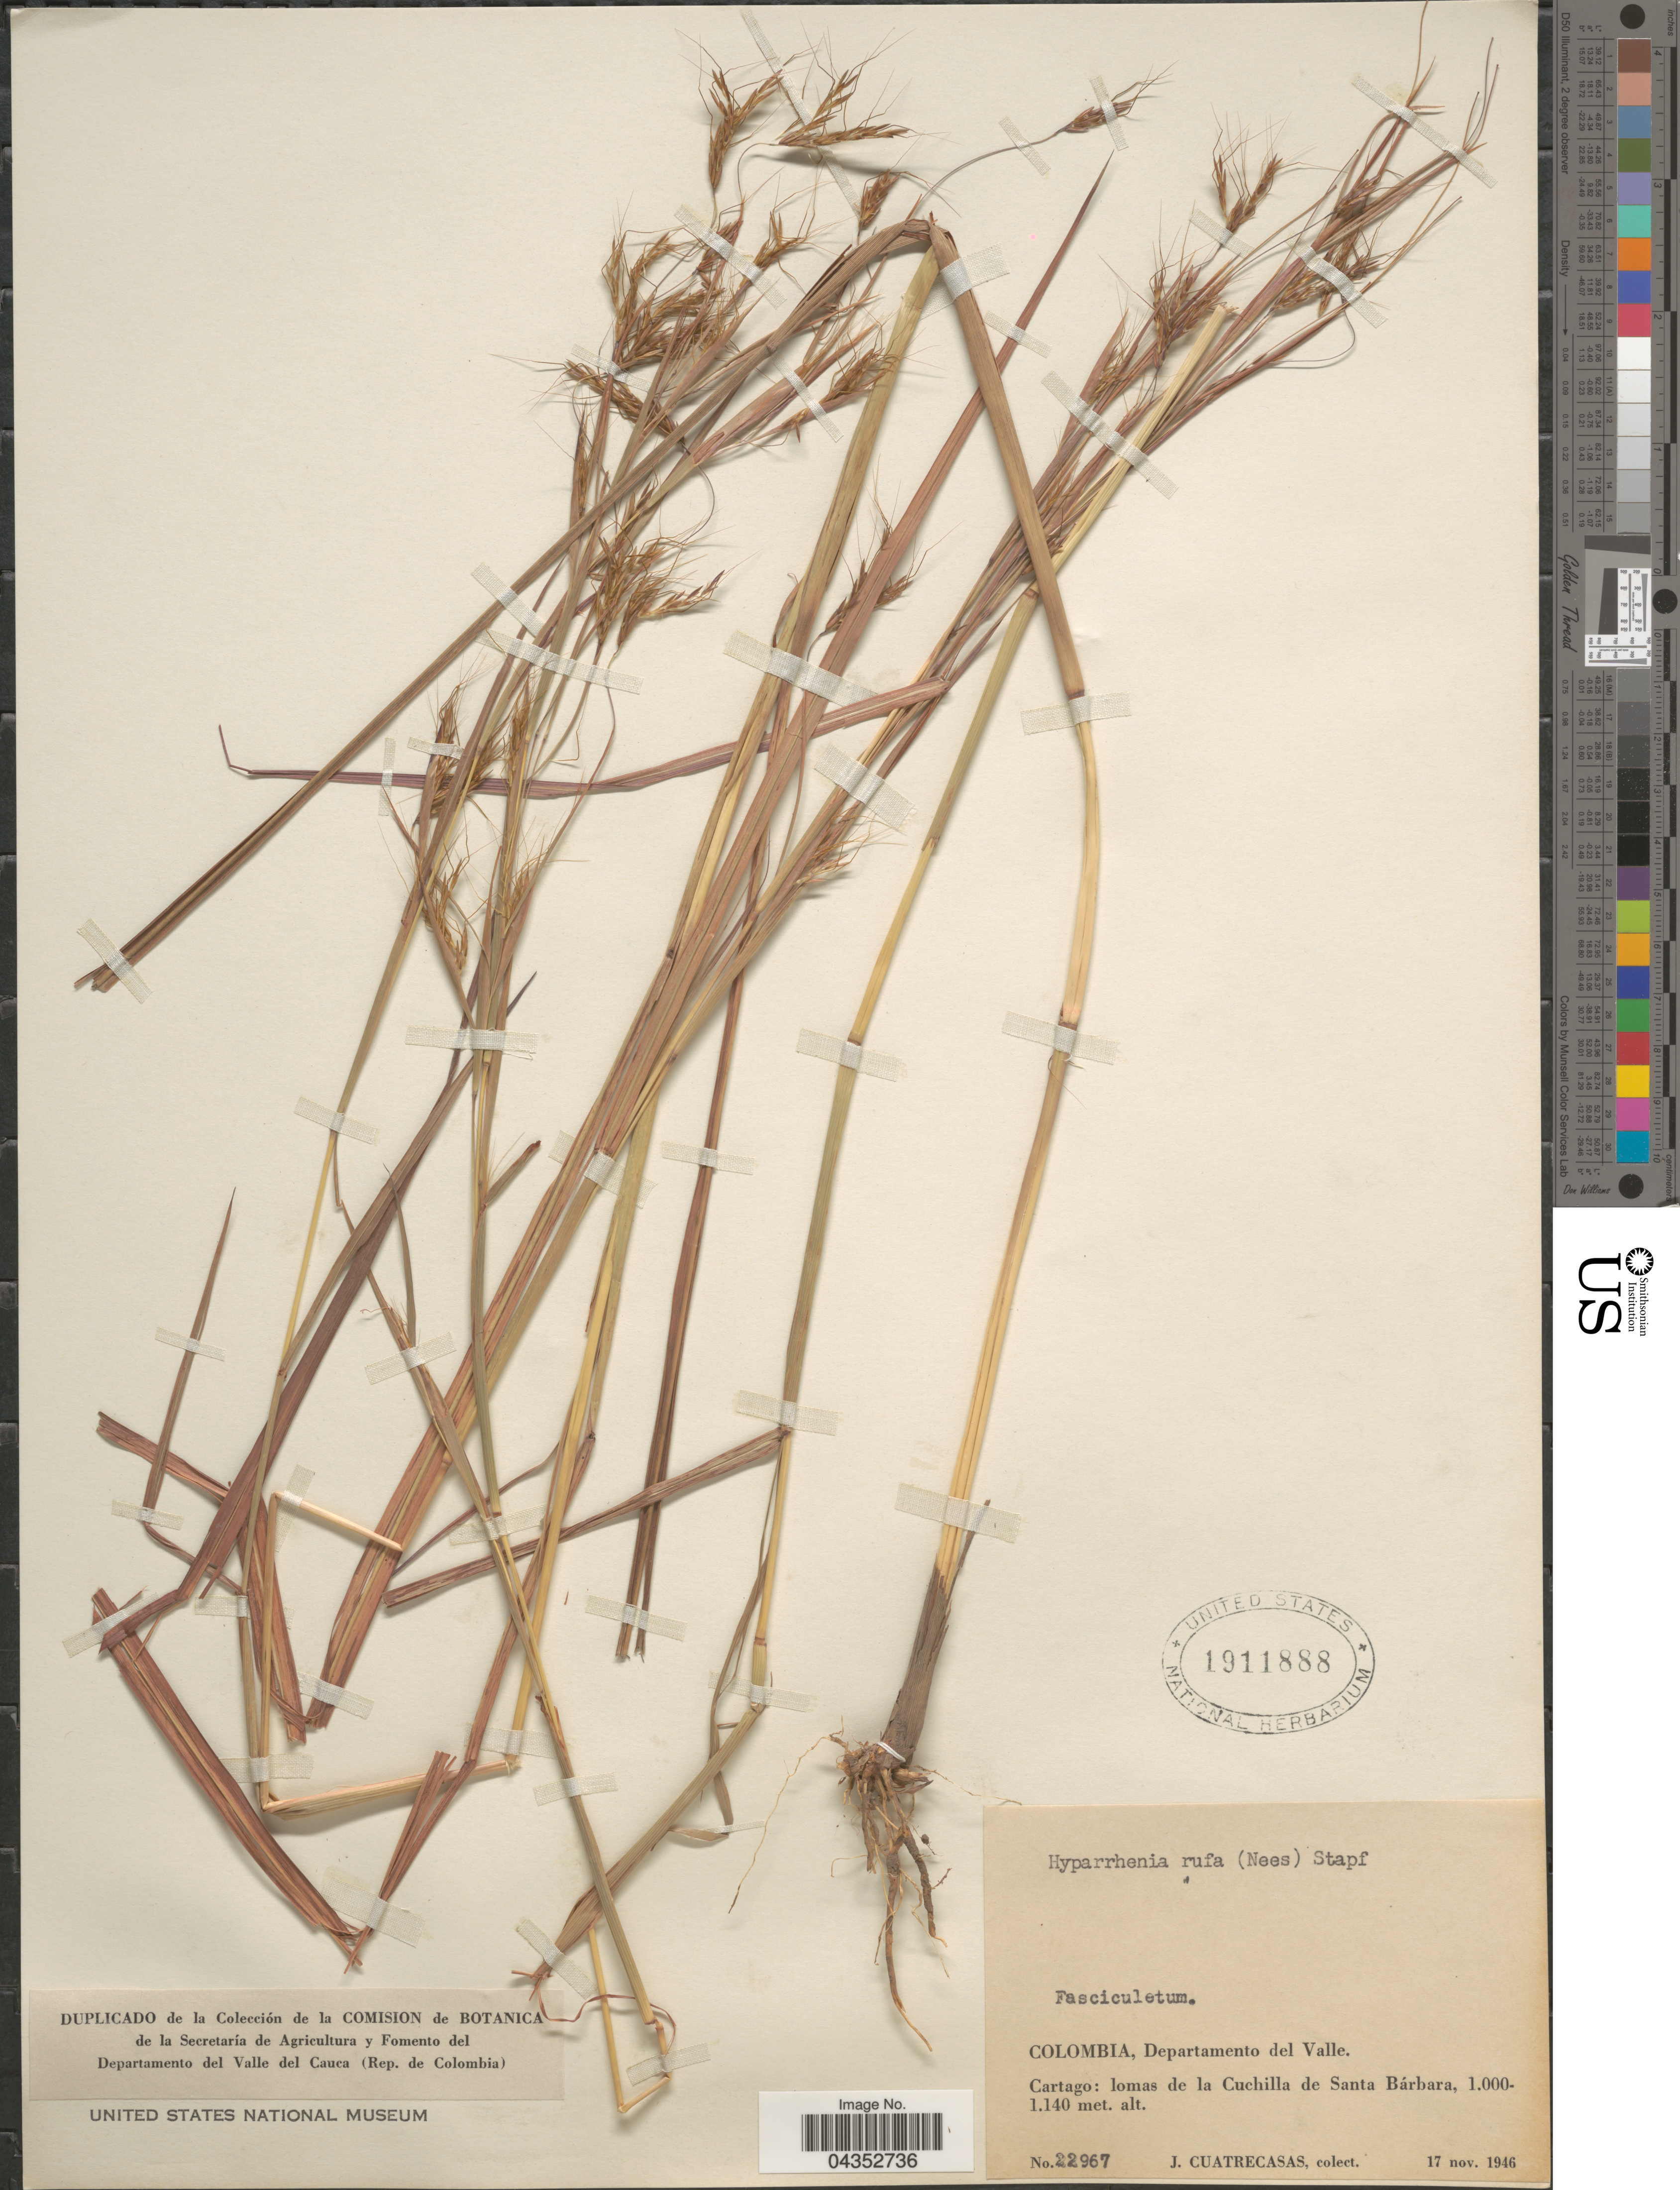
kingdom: Plantae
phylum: Tracheophyta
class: Liliopsida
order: Poales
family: Poaceae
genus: Hyparrhenia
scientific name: Hyparrhenia rufa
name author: (Nees) Stapf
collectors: J. Cuatrecasas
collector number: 22967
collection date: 1946-11-17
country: Colombia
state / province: Valle del Cauca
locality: Departamento del Valle. Cartago: lomas de la Cuchilla de Santa Bárbara.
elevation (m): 1000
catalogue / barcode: US 1911888